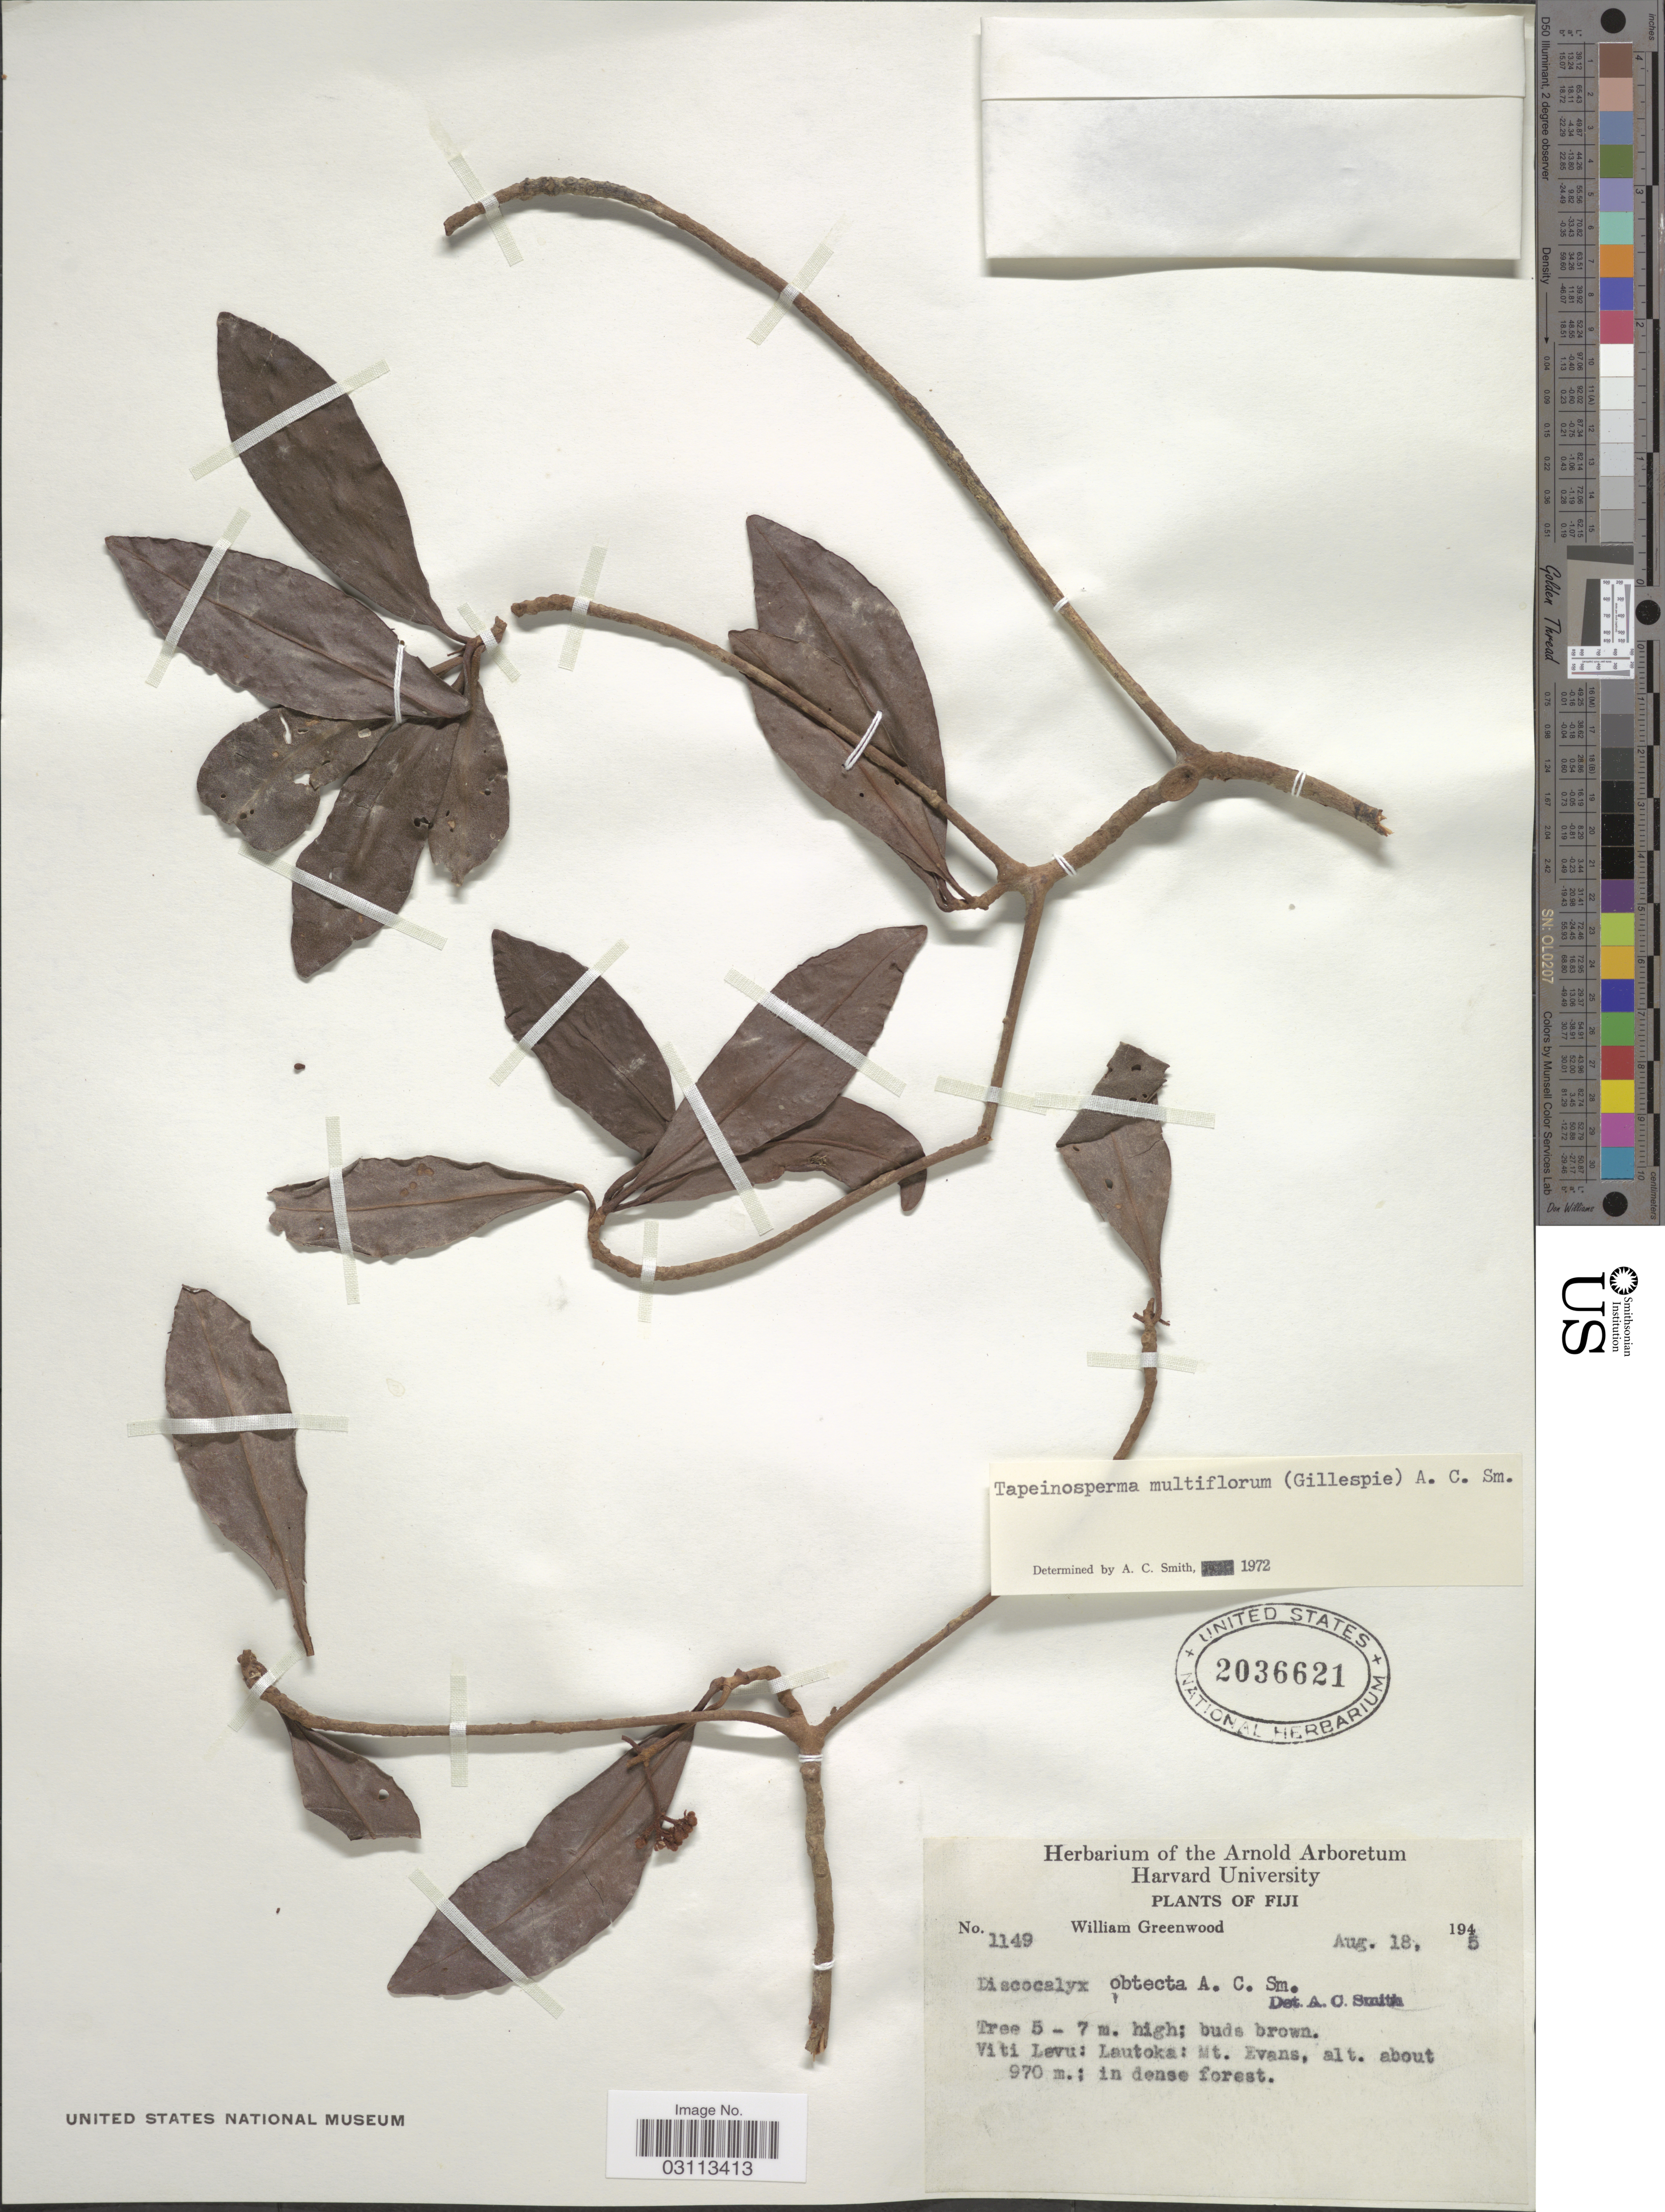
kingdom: Plantae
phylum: Tracheophyta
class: Magnoliopsida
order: Ericales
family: Primulaceae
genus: Tapeinosperma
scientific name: Tapeinosperma multiflorum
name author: (Gillespie) A.C. Sm.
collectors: W. Greenwood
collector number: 1149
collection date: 1945-08-18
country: Fiji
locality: Viti Levu: Lautoka: Mt. Evans.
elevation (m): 970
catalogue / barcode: US 2036621